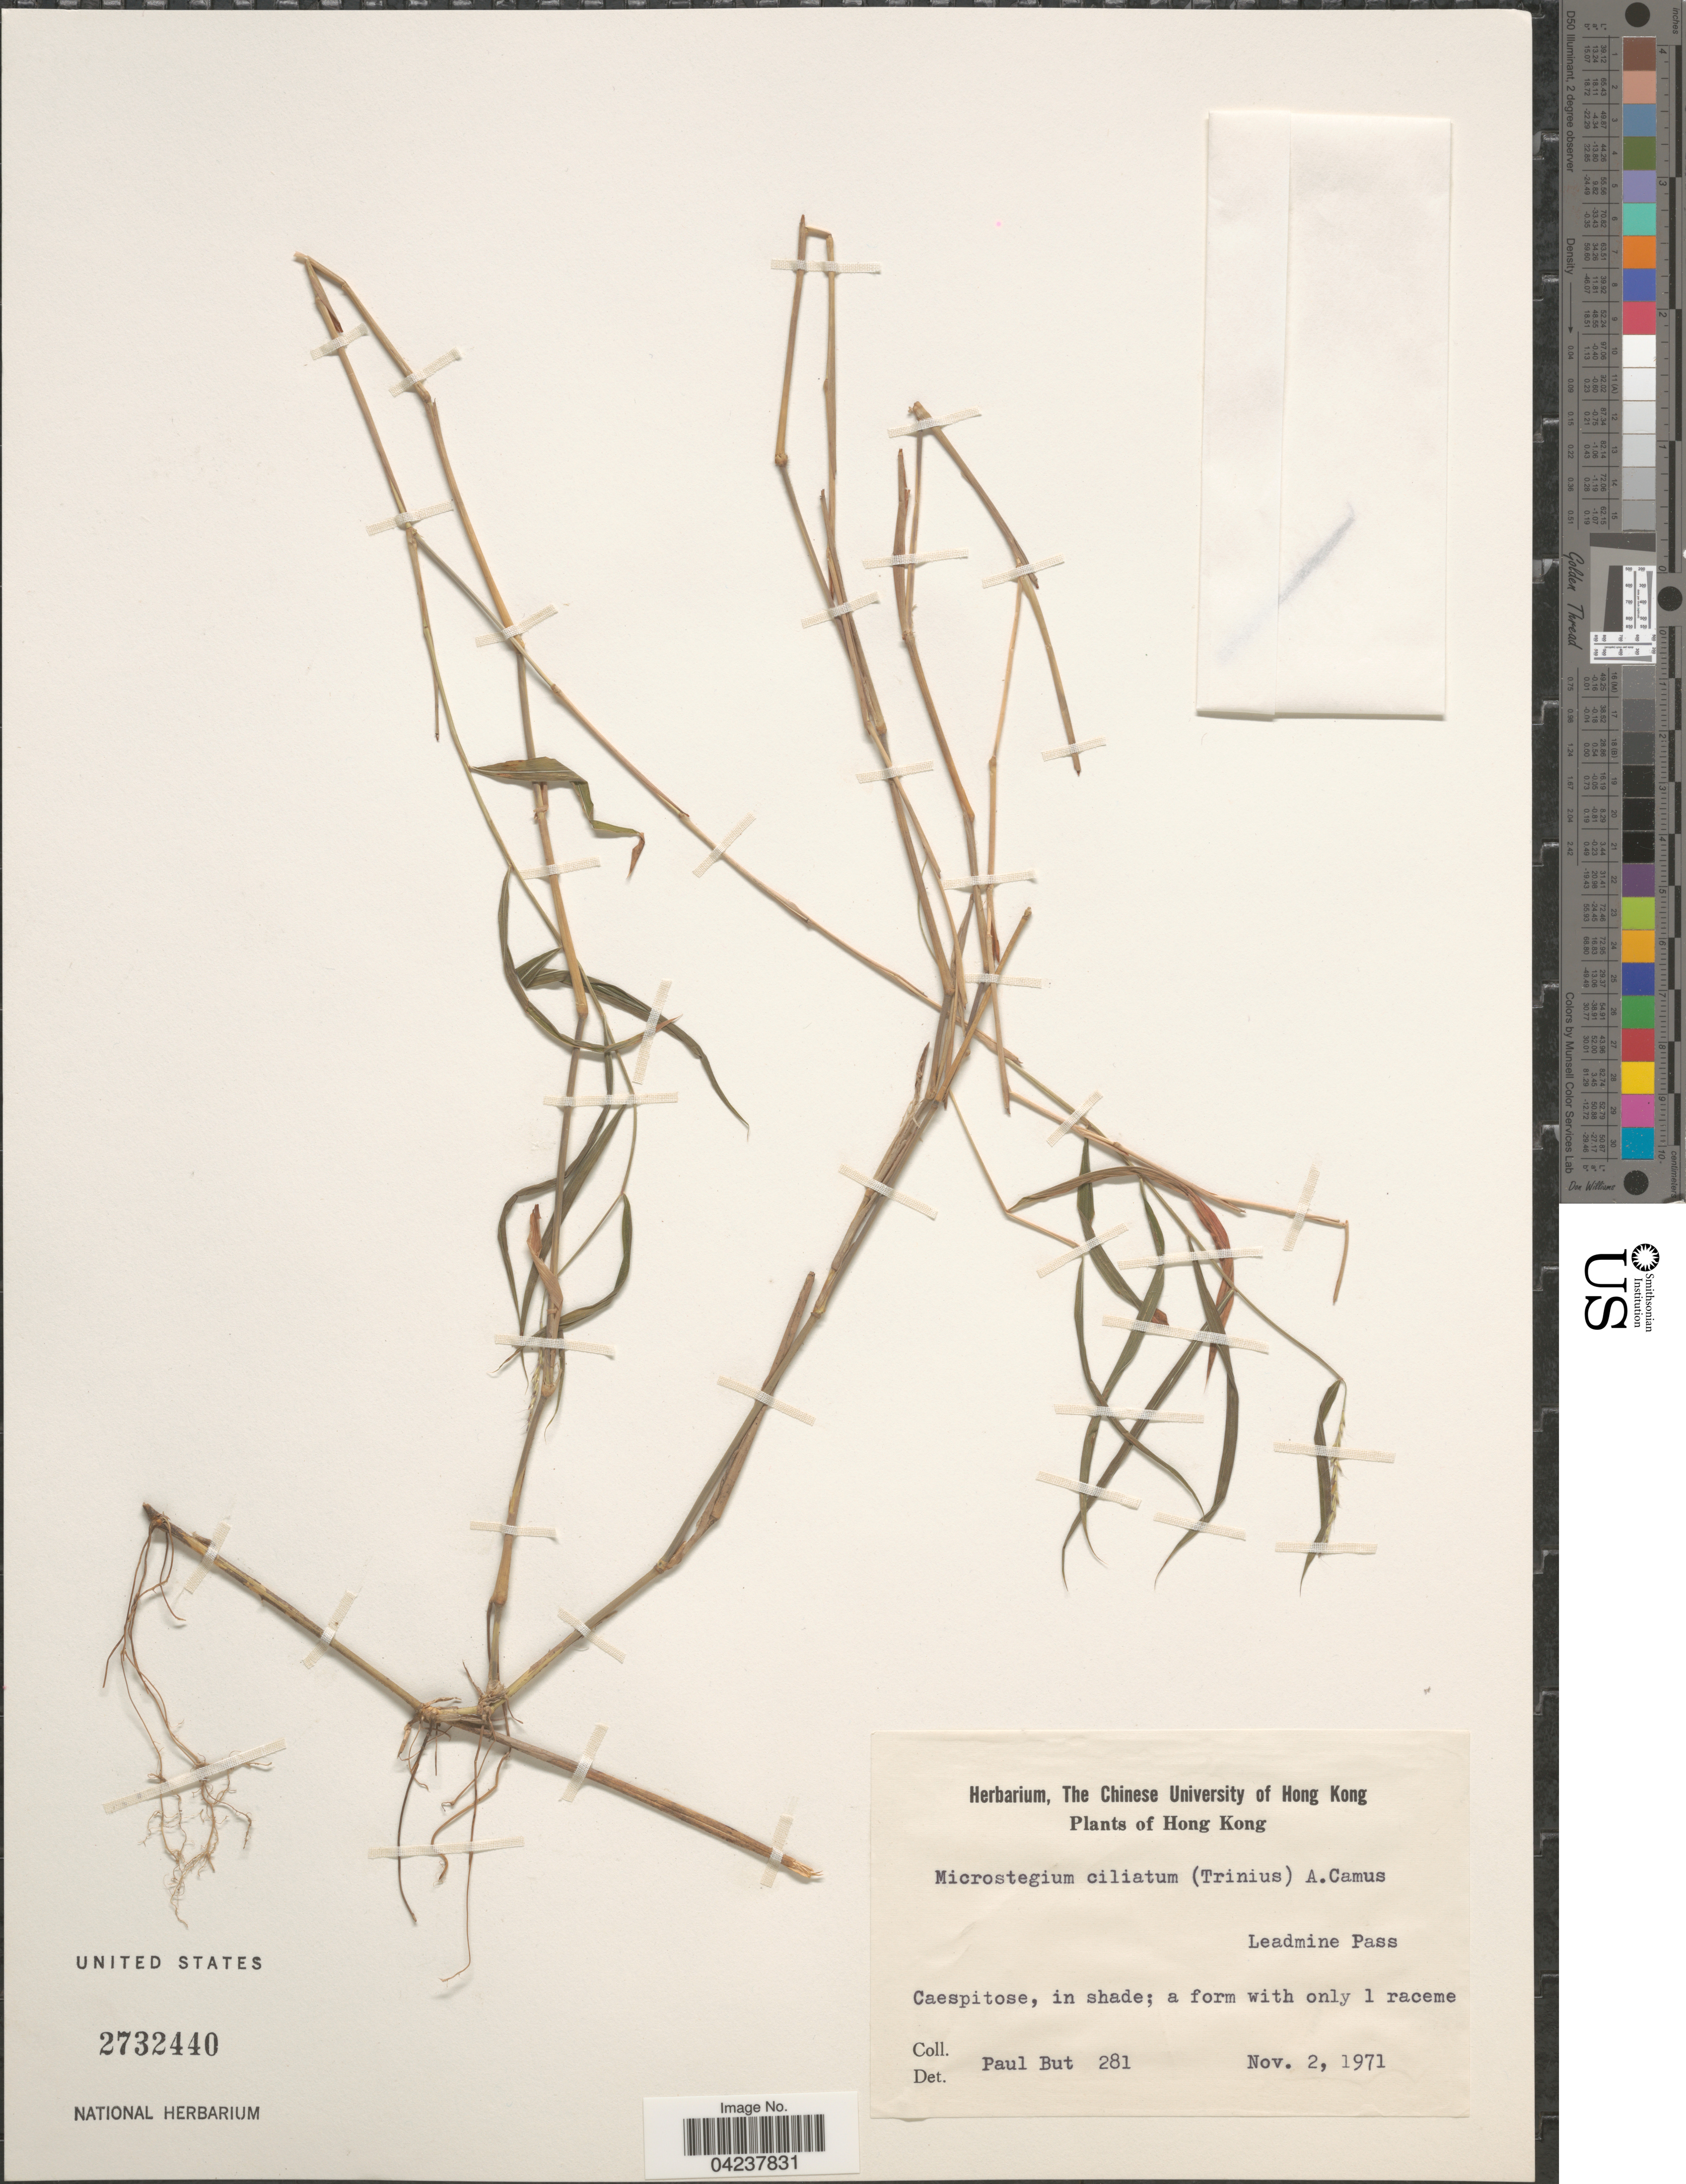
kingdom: Plantae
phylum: Tracheophyta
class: Liliopsida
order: Poales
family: Poaceae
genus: Microstegium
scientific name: Microstegium ciliatum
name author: (Trin.) A. Camus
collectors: P. But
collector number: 281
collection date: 1971-11-02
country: China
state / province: Hong Kong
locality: Leadmine Pass.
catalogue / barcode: US 2732440